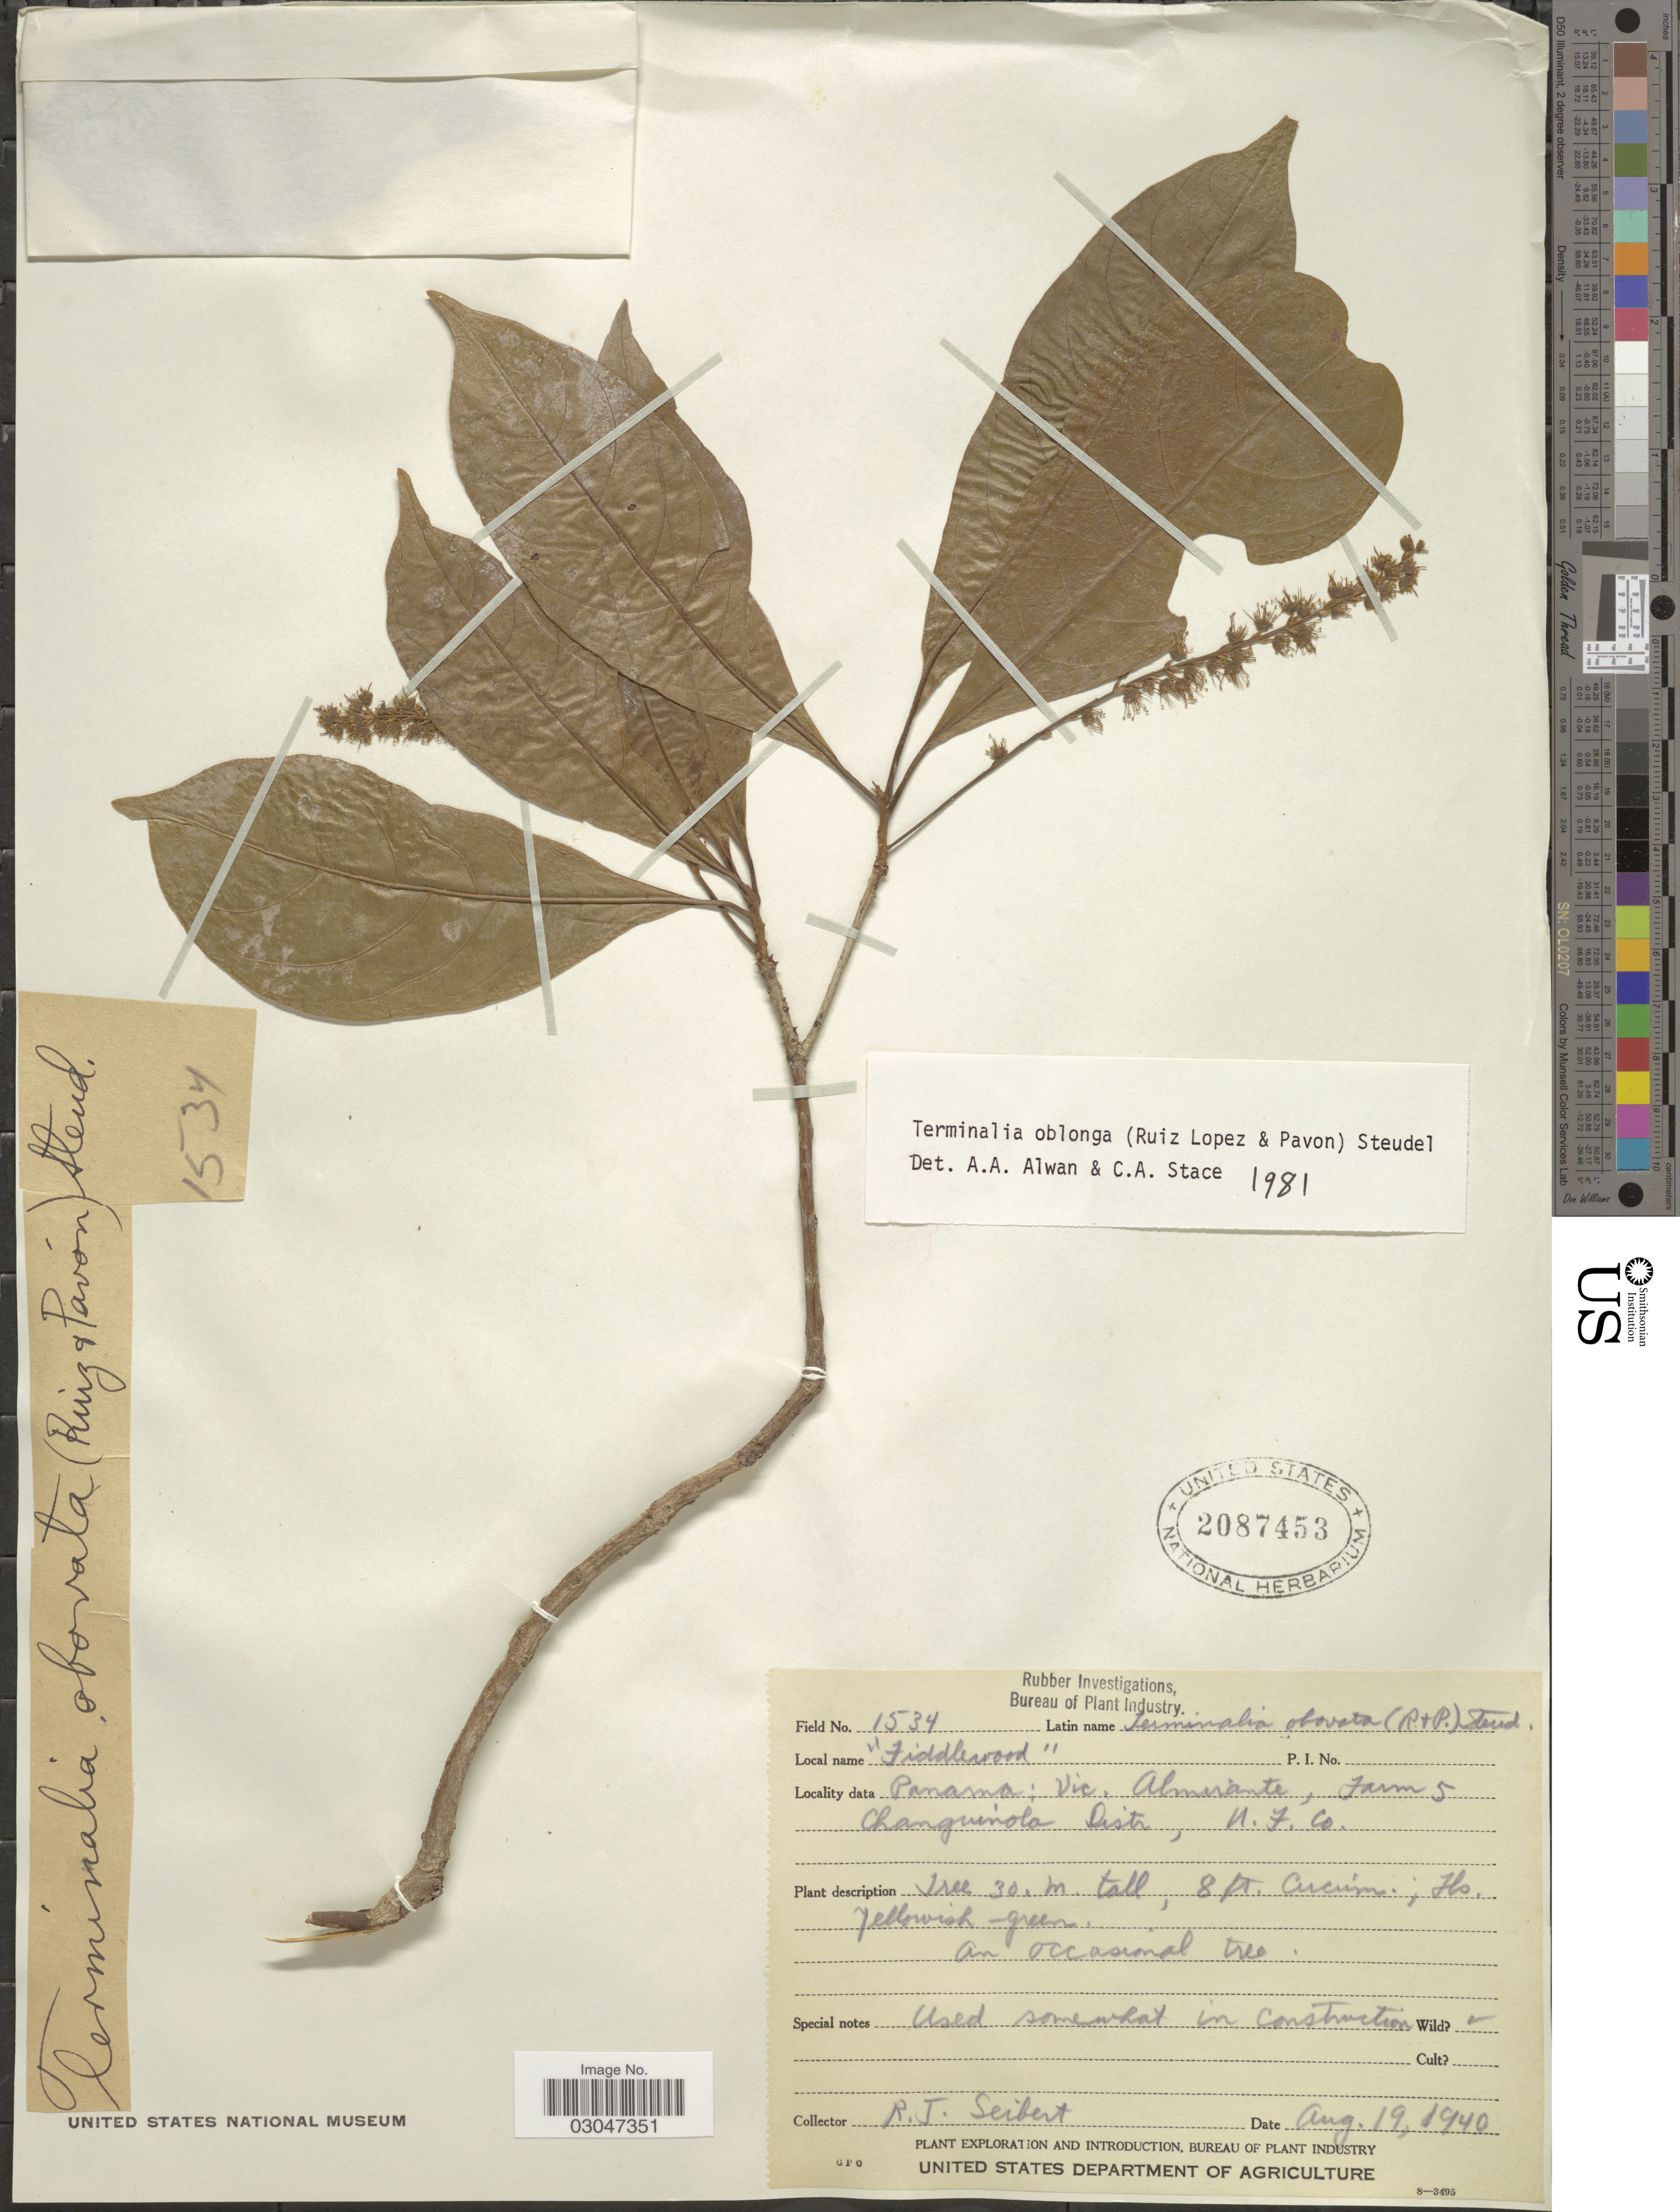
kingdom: Plantae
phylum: Tracheophyta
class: Magnoliopsida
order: Myrtales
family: Combretaceae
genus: Terminalia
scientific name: Terminalia oblonga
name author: (Ruiz & Pav.) Steud.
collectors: R. J. Seibert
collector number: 1534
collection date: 1940-08-19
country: Panama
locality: Vic. Almirante, Farm 5 Changuinola Distr, N. F. Co.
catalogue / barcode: US 2087453